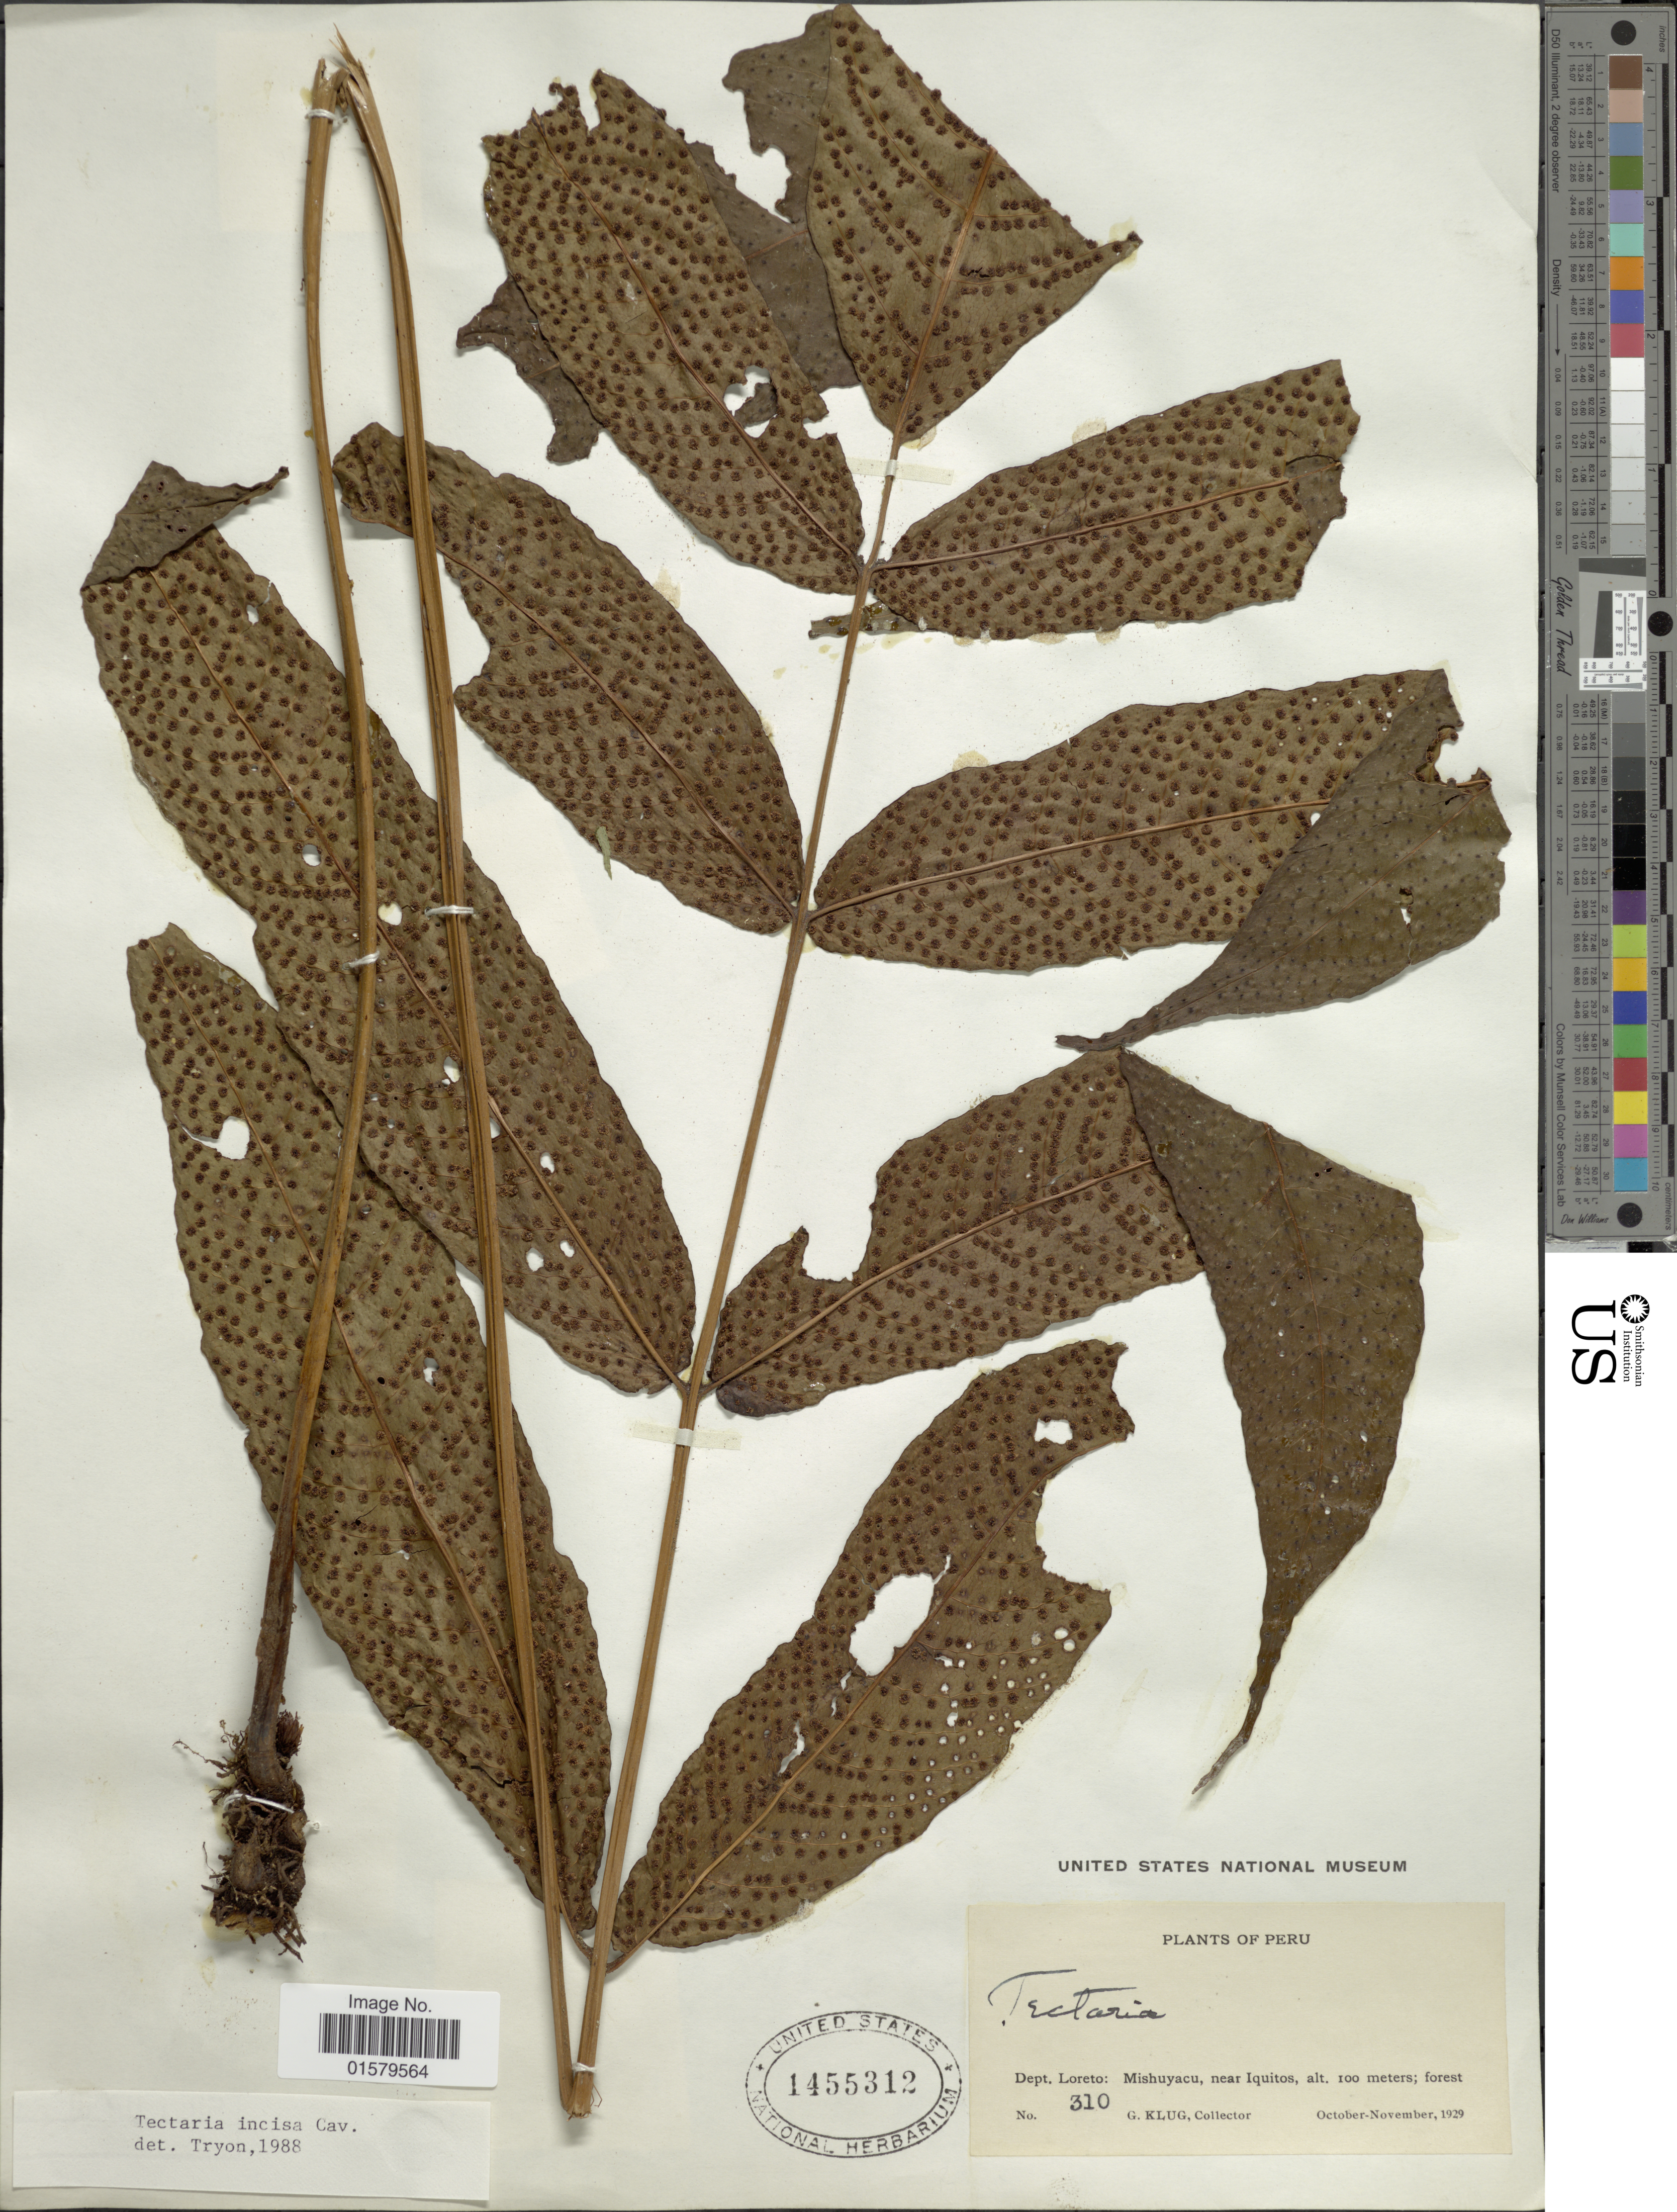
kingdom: Plantae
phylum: Tracheophyta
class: Polypodiopsida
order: Polypodiales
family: Tectariaceae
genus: Tectaria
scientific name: Tectaria andina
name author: (Baker) C. Chr.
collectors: G. Klug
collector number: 310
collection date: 1929-10/1929-11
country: Peru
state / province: Loreto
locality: Mishuyacu, near Iquitos; forest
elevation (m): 100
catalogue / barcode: US 1455312